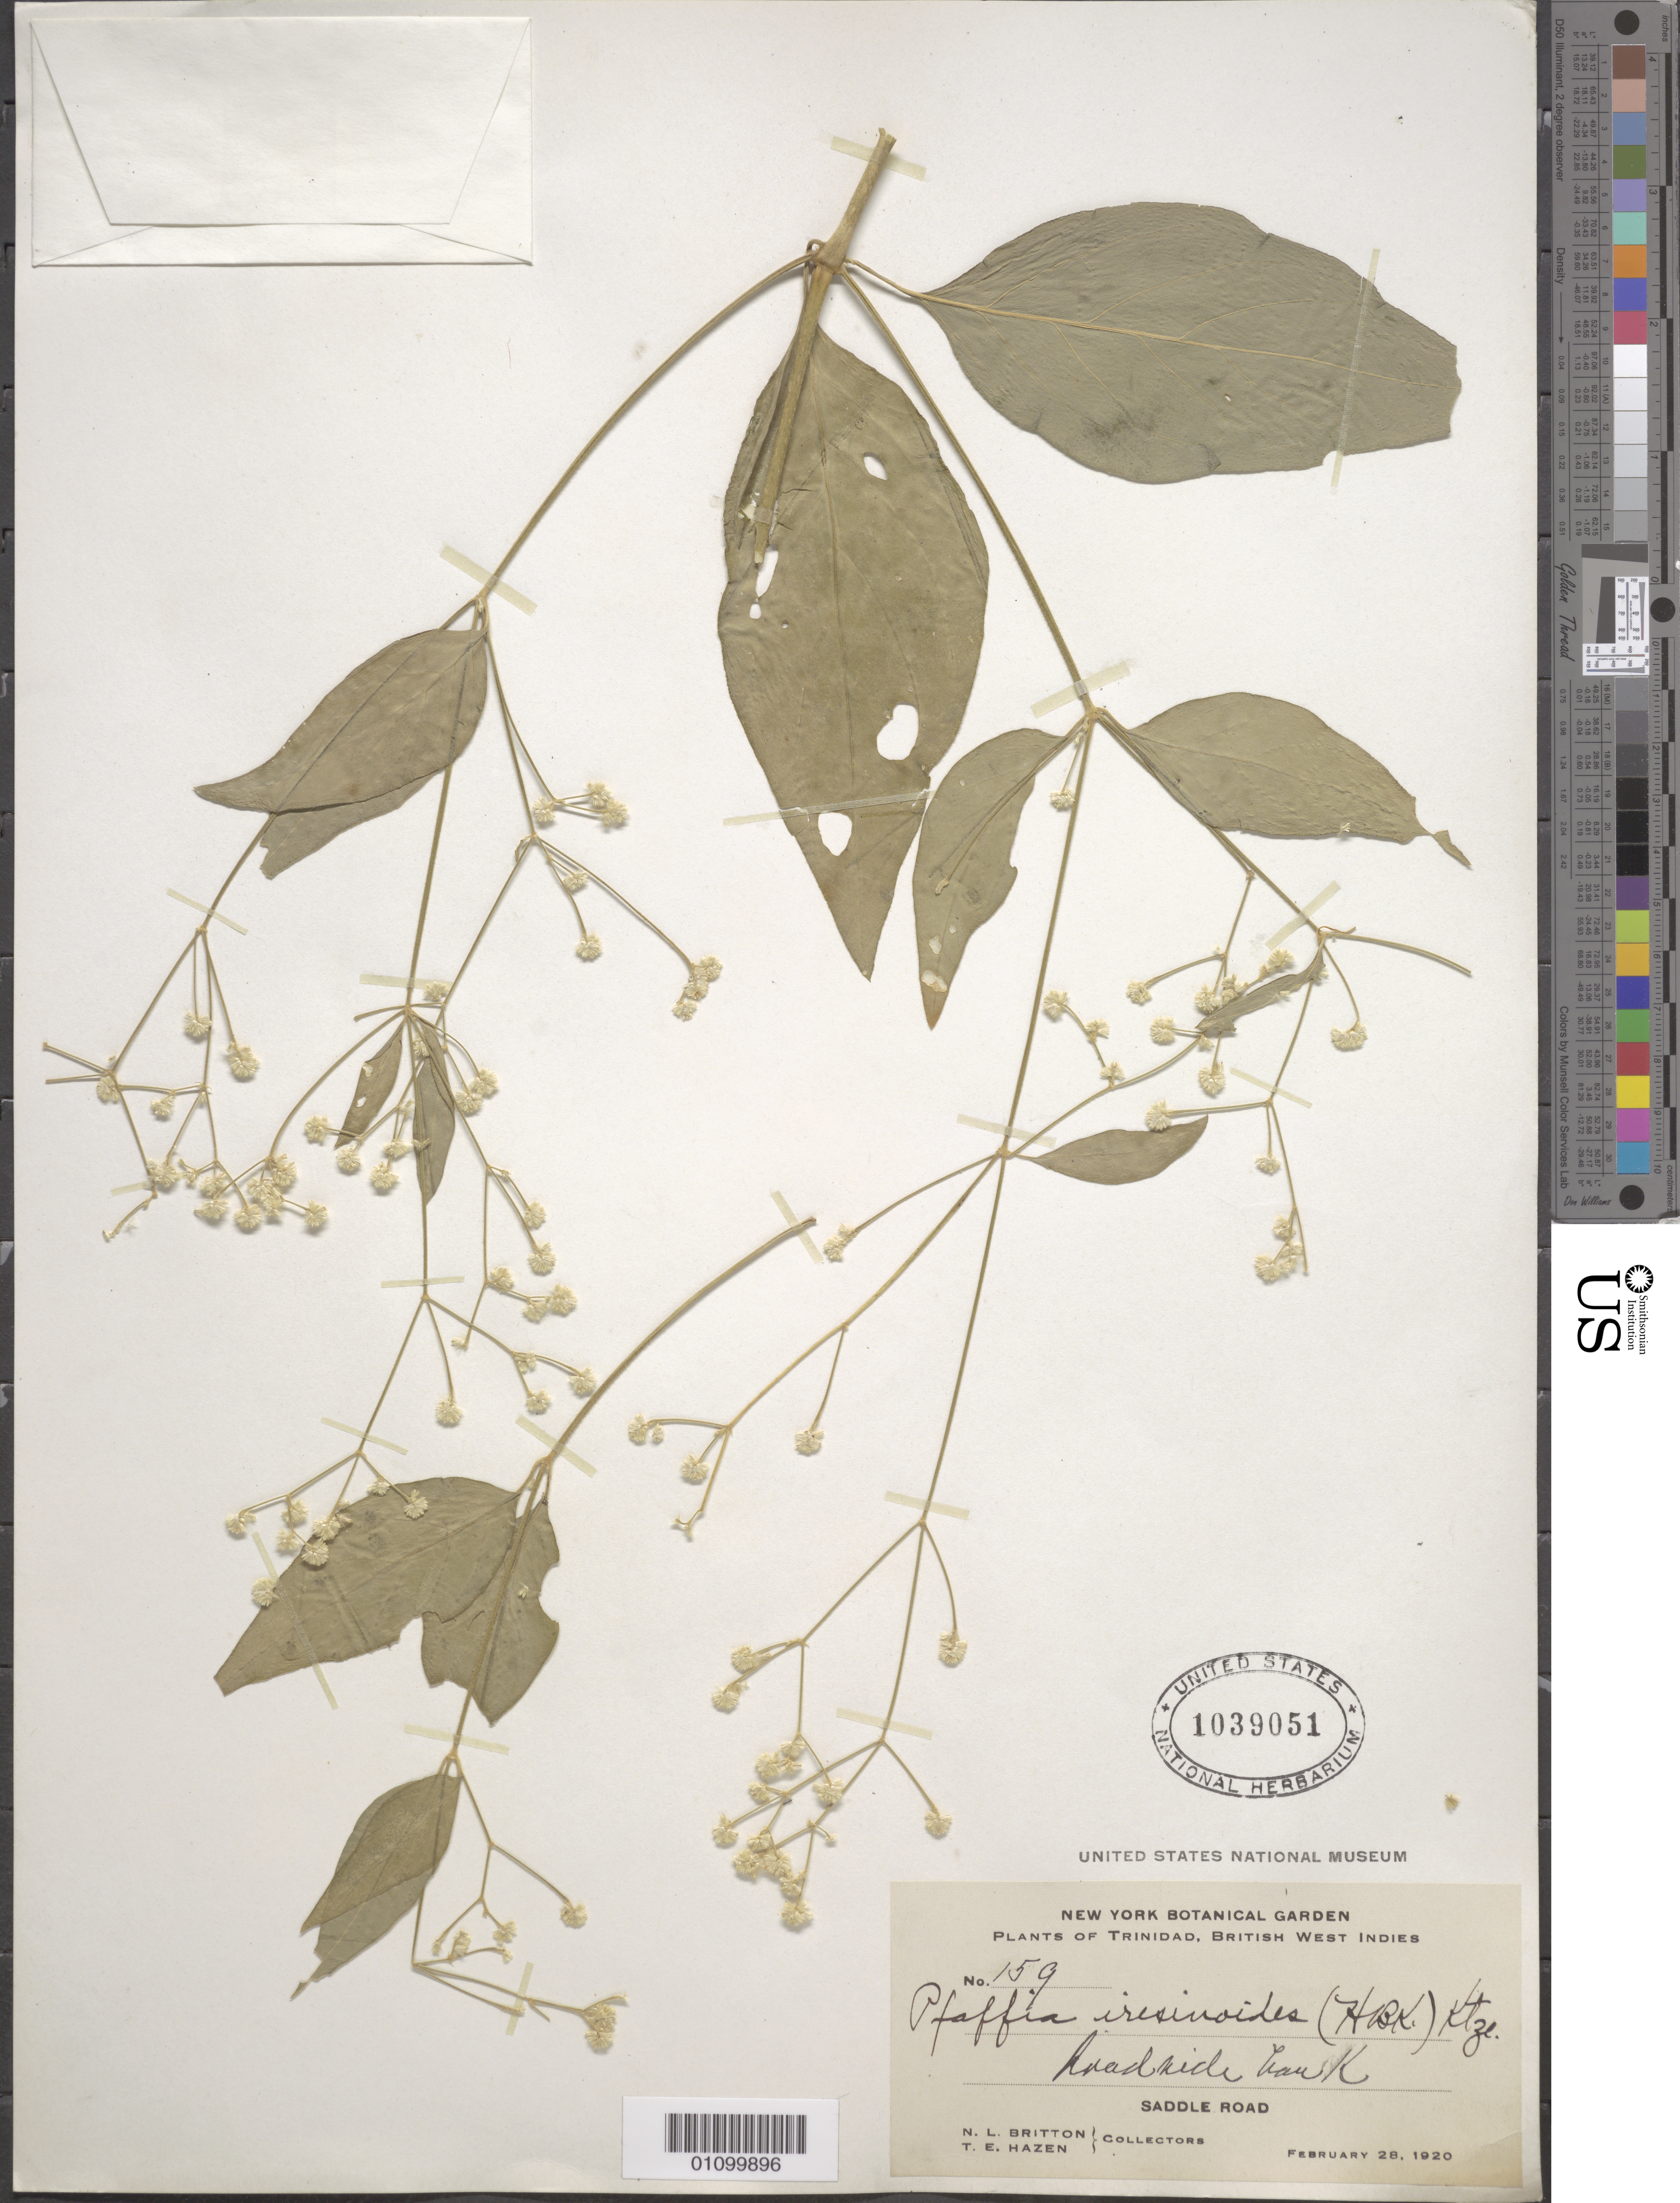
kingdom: Plantae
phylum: Tracheophyta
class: Magnoliopsida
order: Caryophyllales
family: Amaranthaceae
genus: Pfaffia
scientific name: Pfaffia iresinoides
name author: (Kunth) Spreng.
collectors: N. Britton & T. E. Hazen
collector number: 159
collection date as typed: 28 Feb 1920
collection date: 1920-02-28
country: Trinidad and Tobago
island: Trinidad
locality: Roadside Bank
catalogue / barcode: US 1039051